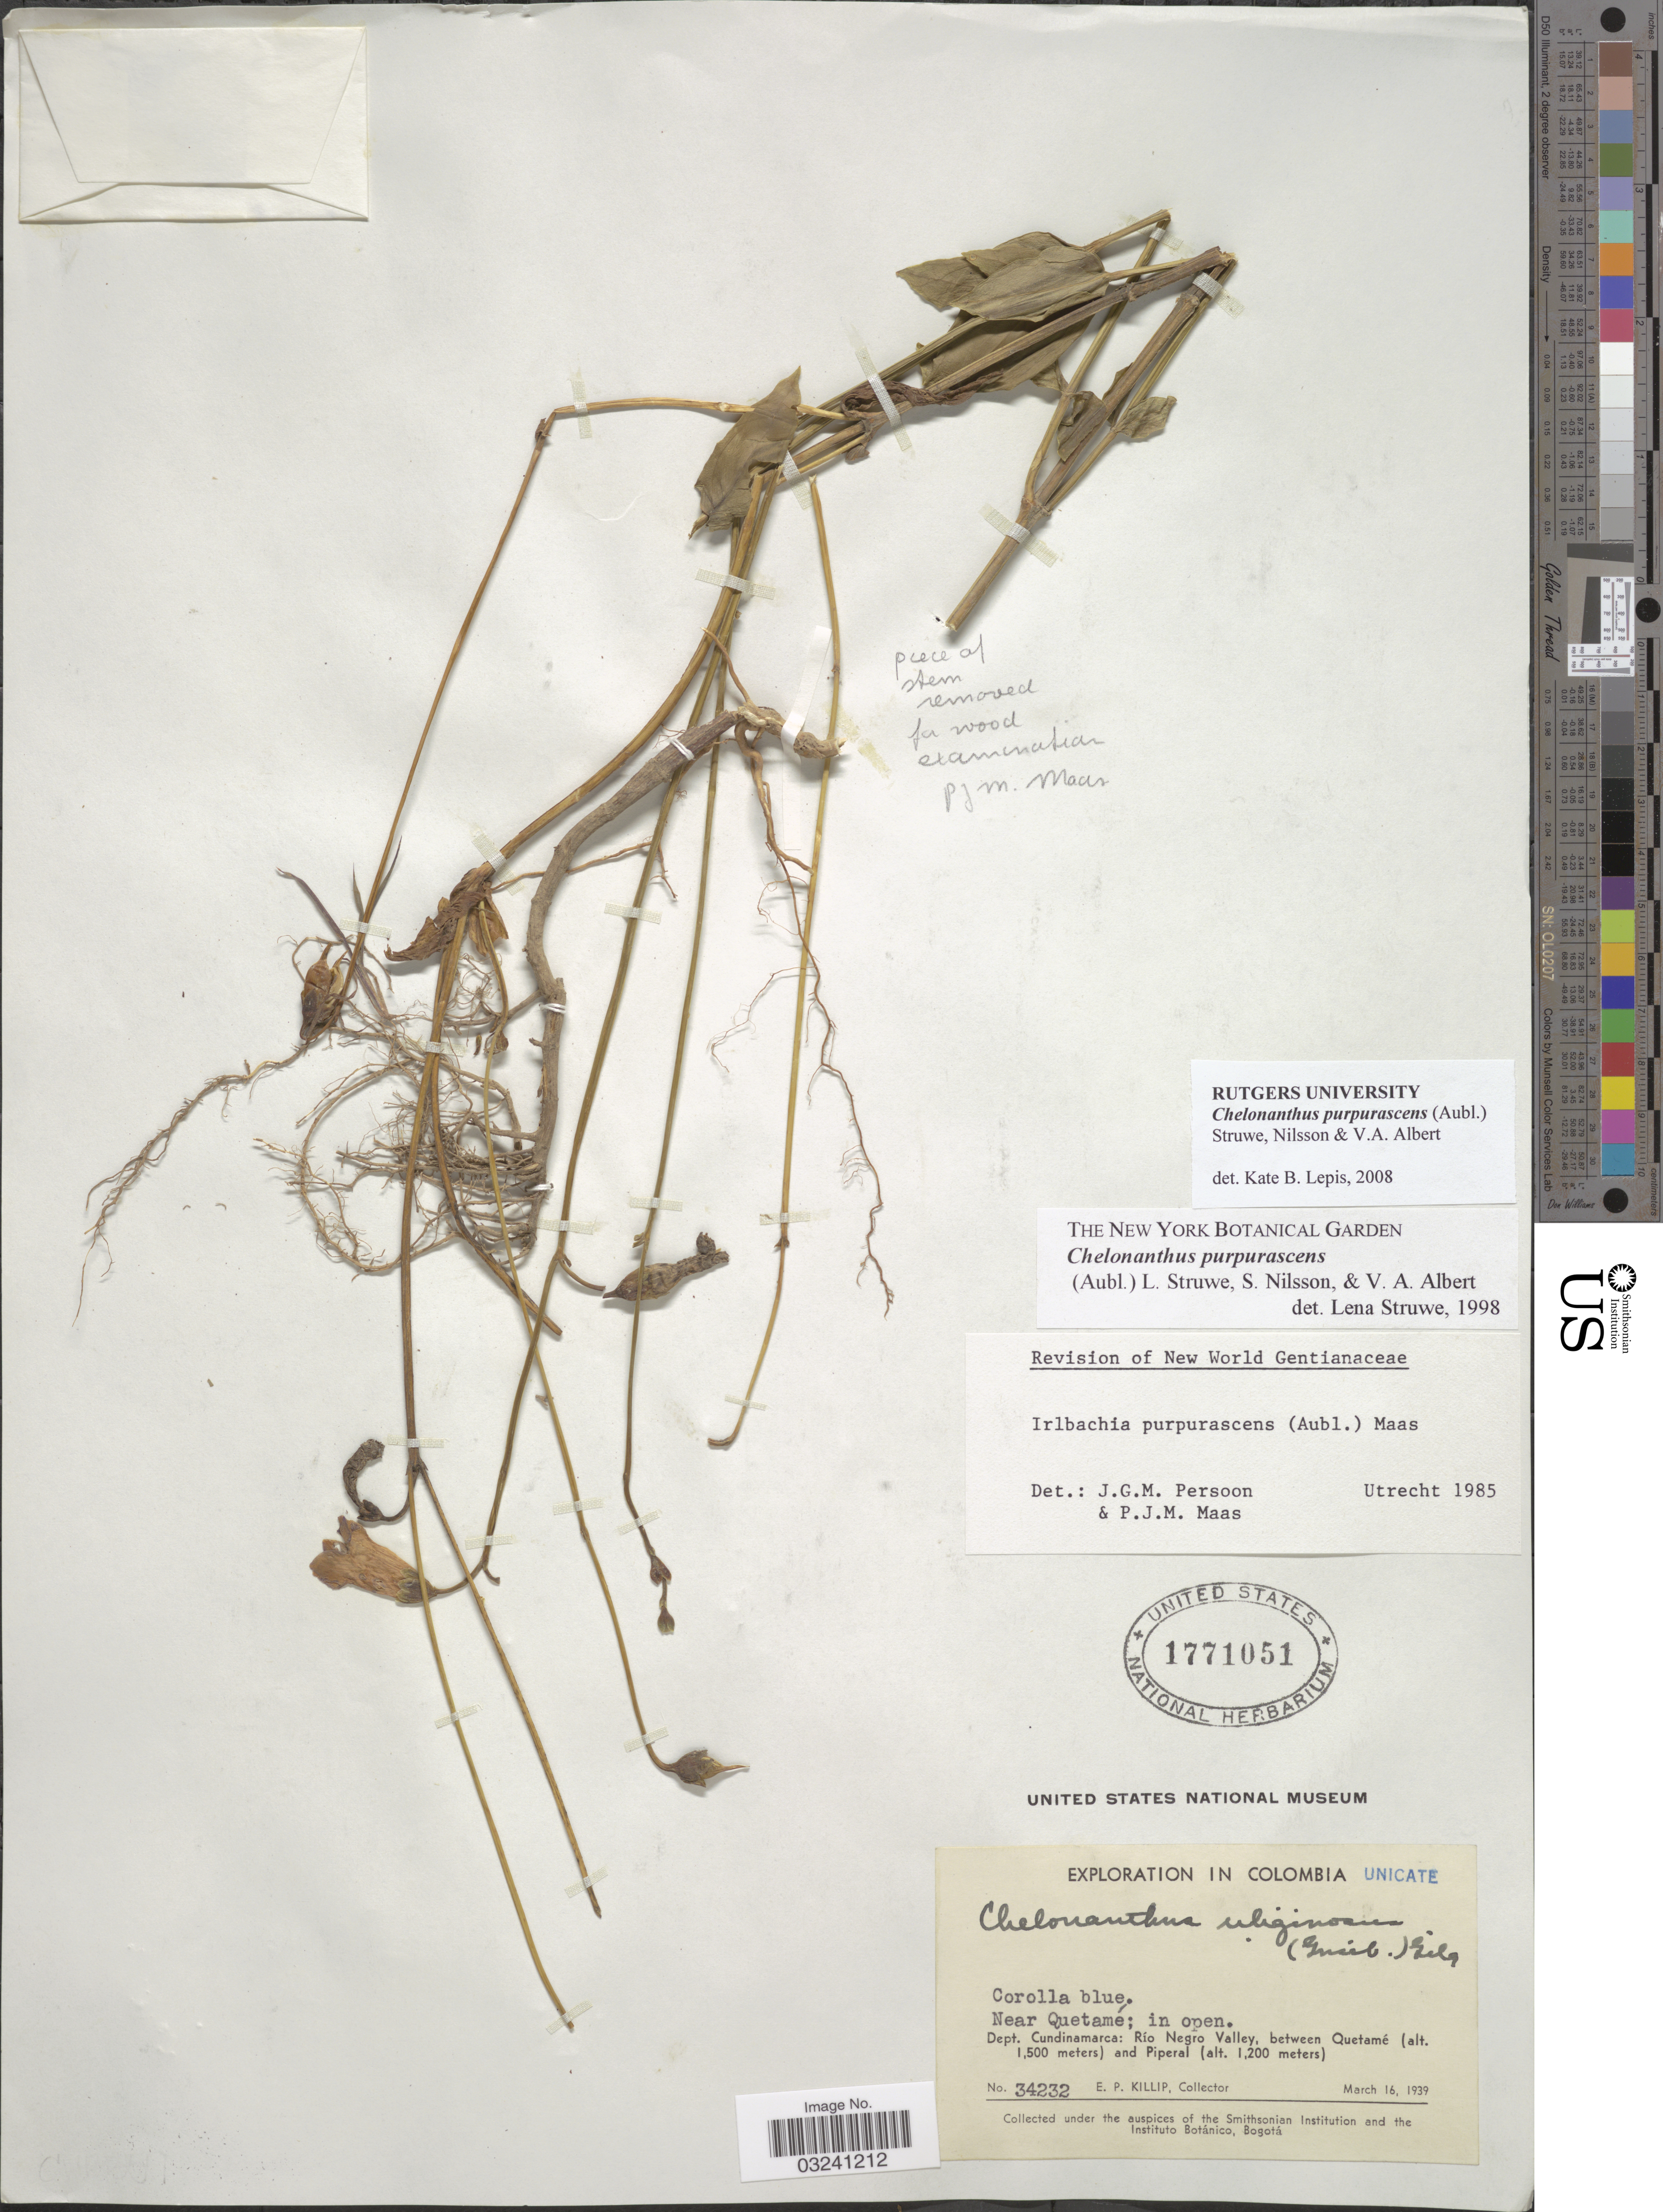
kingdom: Plantae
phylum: Tracheophyta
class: Magnoliopsida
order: Gentianales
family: Gentianaceae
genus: Chelonanthus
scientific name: Chelonanthus purpurascens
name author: (Aubl.) Struwe et al.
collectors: E. P. Killip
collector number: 34232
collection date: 1939-03-16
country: Colombia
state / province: Cundinamarca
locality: Near Quetamé; in open. Dept. Cundinamarca: Río Negro Valley, between Quetamé and Piperal.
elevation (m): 1200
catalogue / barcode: US 1771051